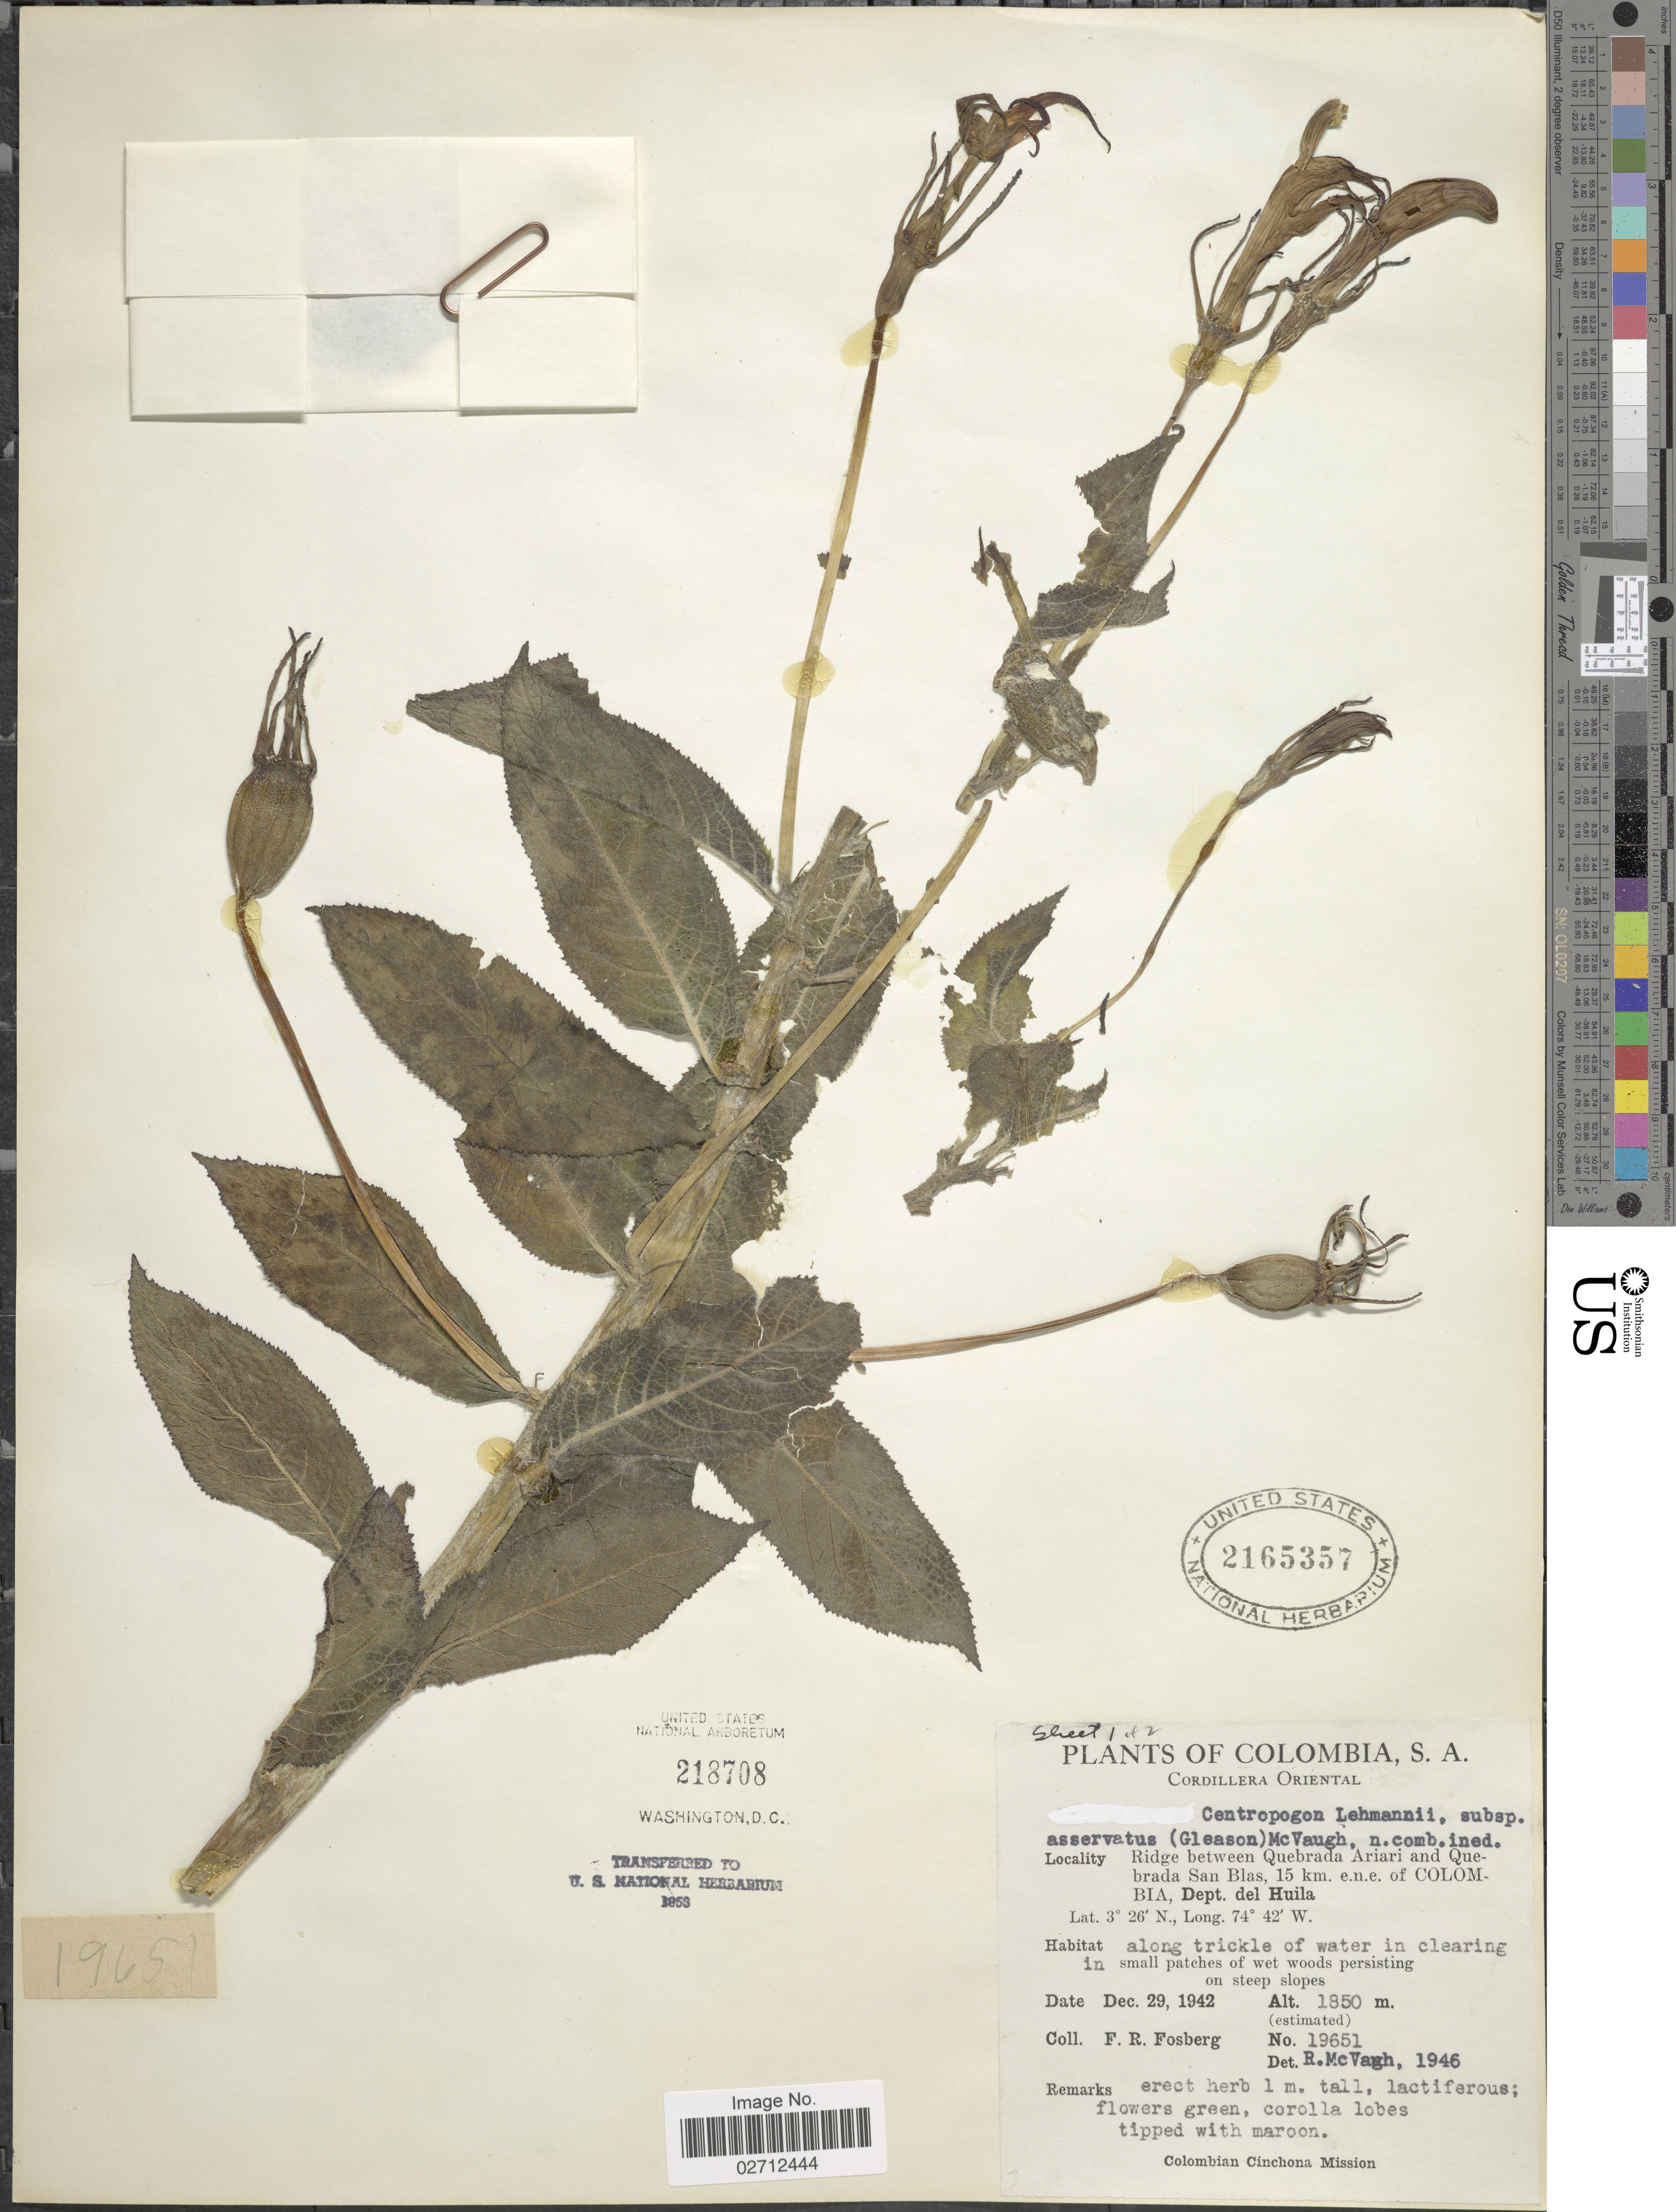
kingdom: Plantae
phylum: Tracheophyta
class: Magnoliopsida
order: Asterales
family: Campanulaceae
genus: Centropogon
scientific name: Centropogon lehmannii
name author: Zahlbr.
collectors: F. R. Fosberg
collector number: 19651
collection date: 1942-12-29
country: Colombia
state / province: Huila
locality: Cordillera Oriental, Ridge between Quebrada Ariari and Quebrada San Blas, 15 km e.n.e. of Colombia, Dept. del Huila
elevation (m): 1850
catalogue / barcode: US 2165357